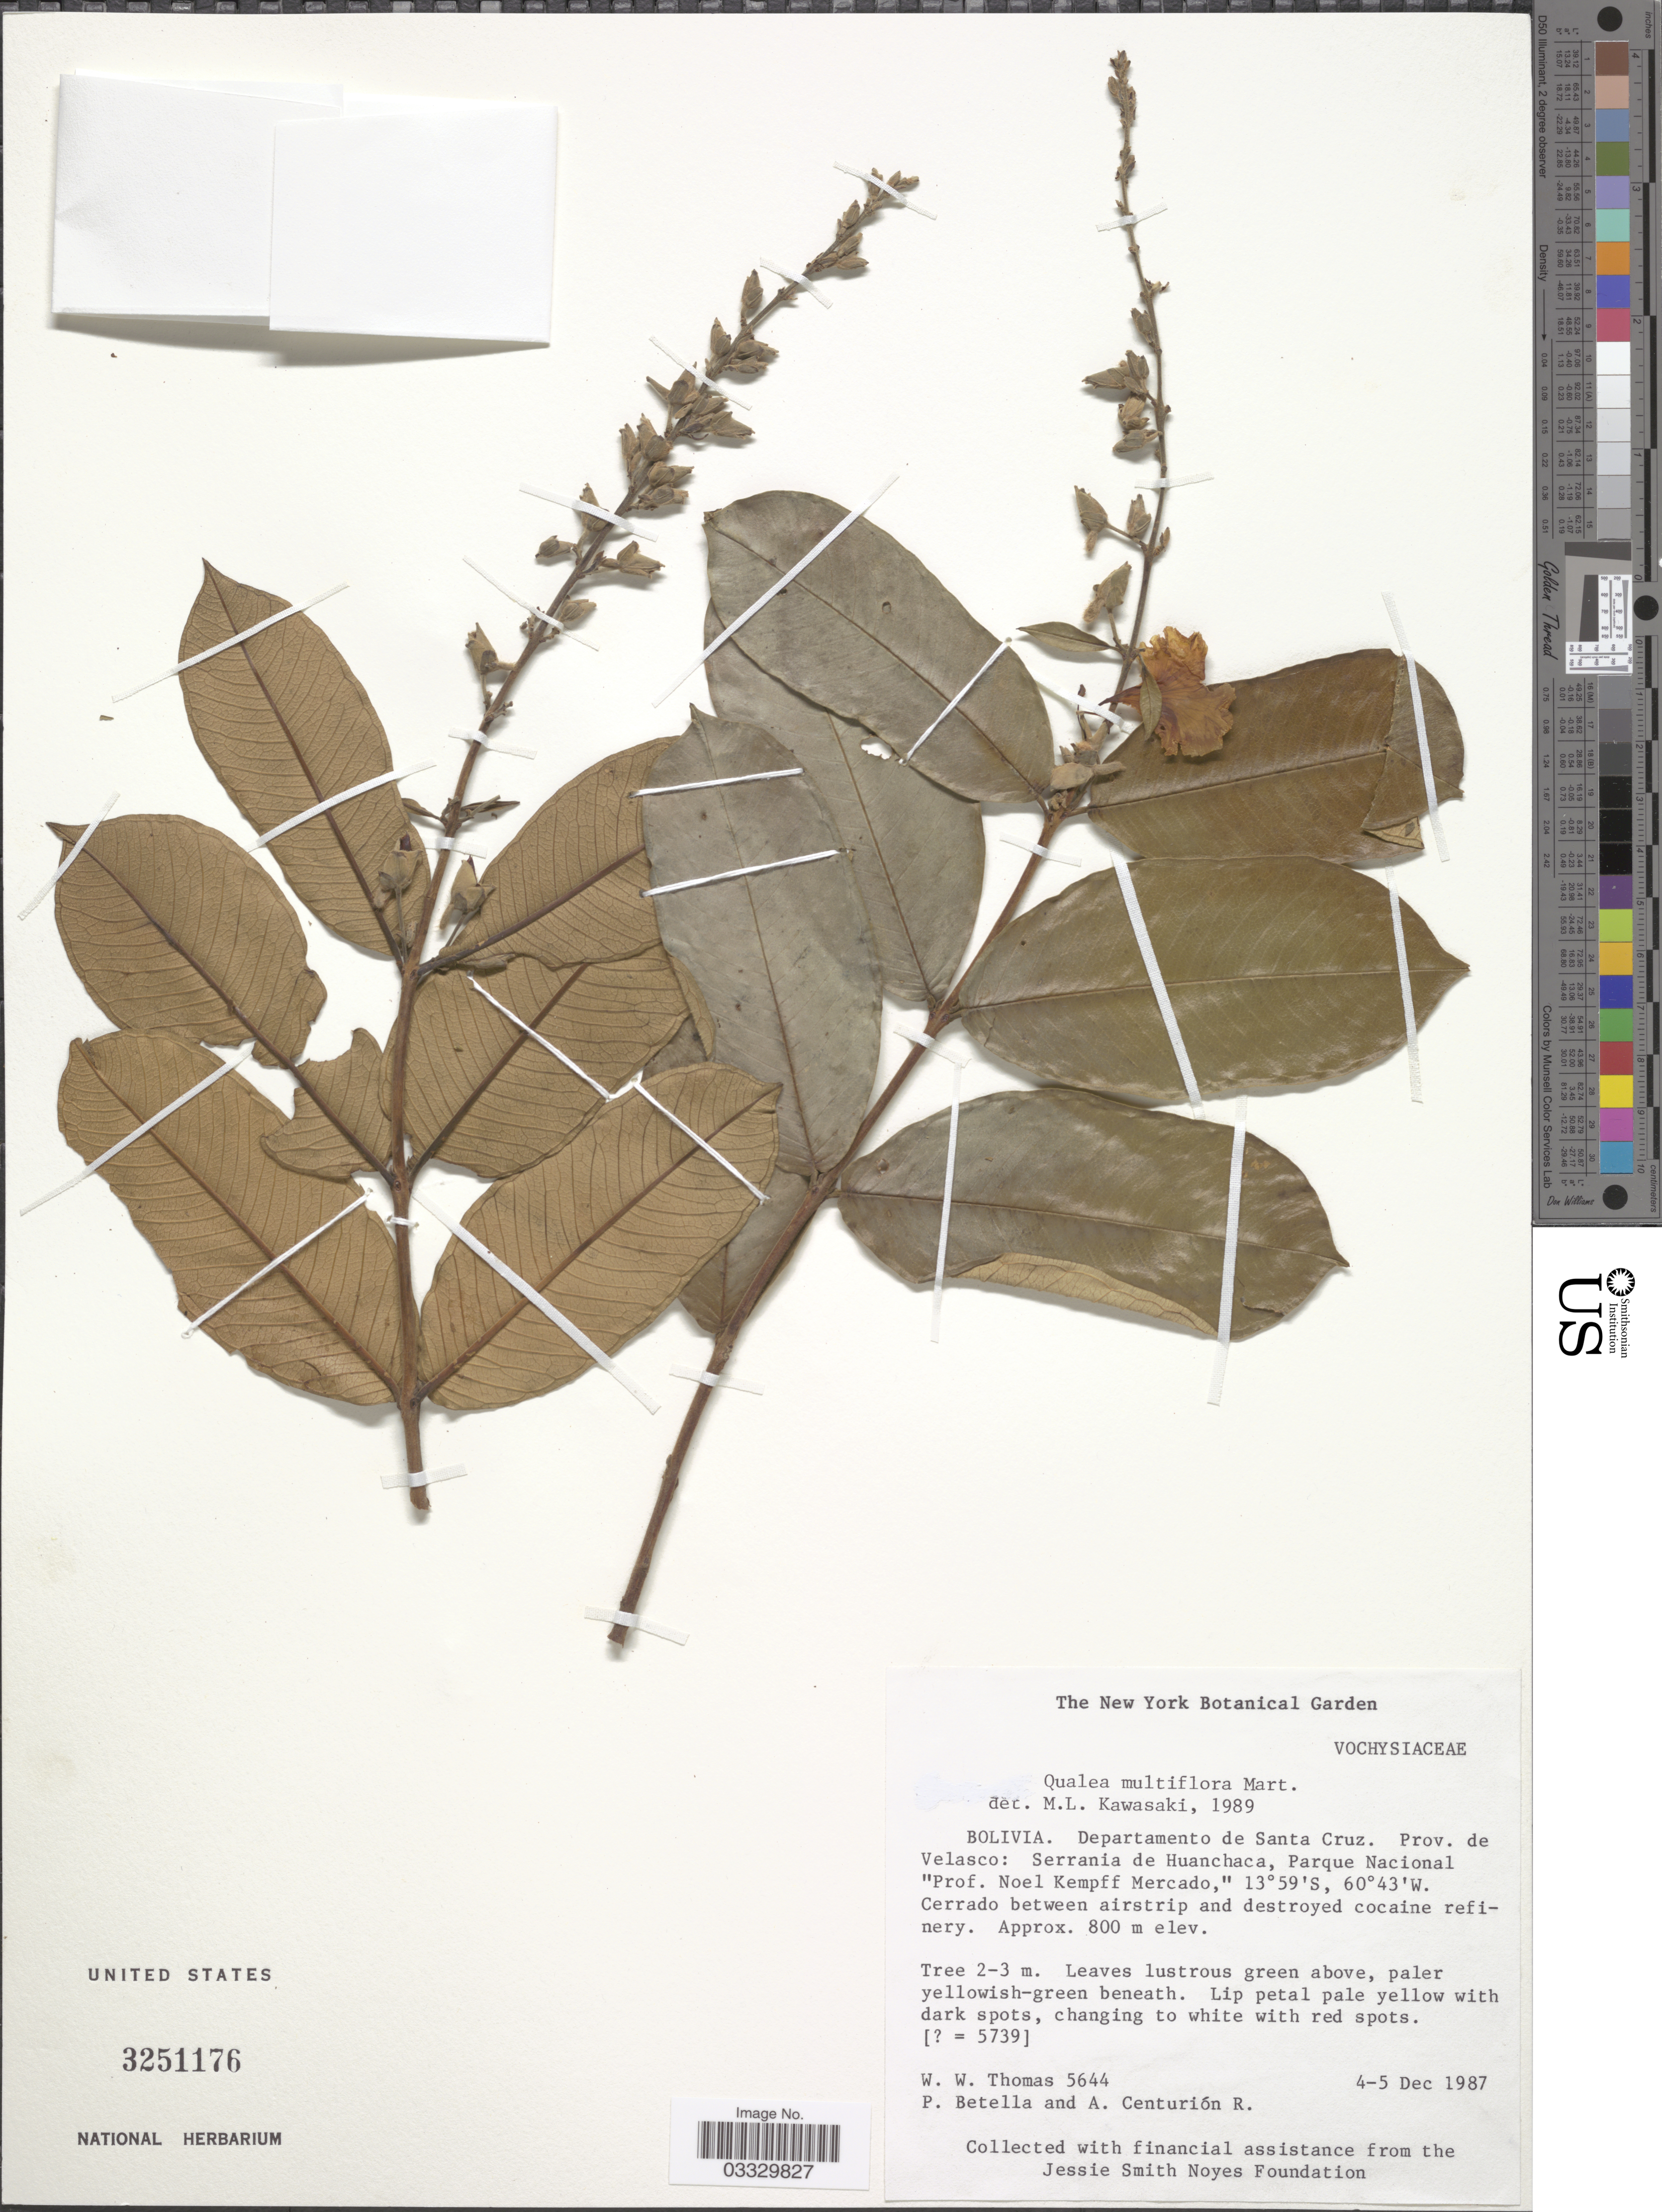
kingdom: Plantae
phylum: Tracheophyta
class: Magnoliopsida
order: Myrtales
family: Vochysiaceae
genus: Qualea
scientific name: Qualea multiflora subsp. multiflora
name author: Mart.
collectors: W. Thomas, P. Betella & A. Centurión R.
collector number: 5644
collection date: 1987-12-04/1987-12-05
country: Bolivia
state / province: Santa Cruz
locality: Departamento de Santa Cruz. Prov. de Velasco: Serrania de Huanchaca, Parque Nacional "Prof. Noel Kempff Mercado,". Cerrado between airstrip and destroyed cocaine refinery.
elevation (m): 800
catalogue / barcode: US 3251176